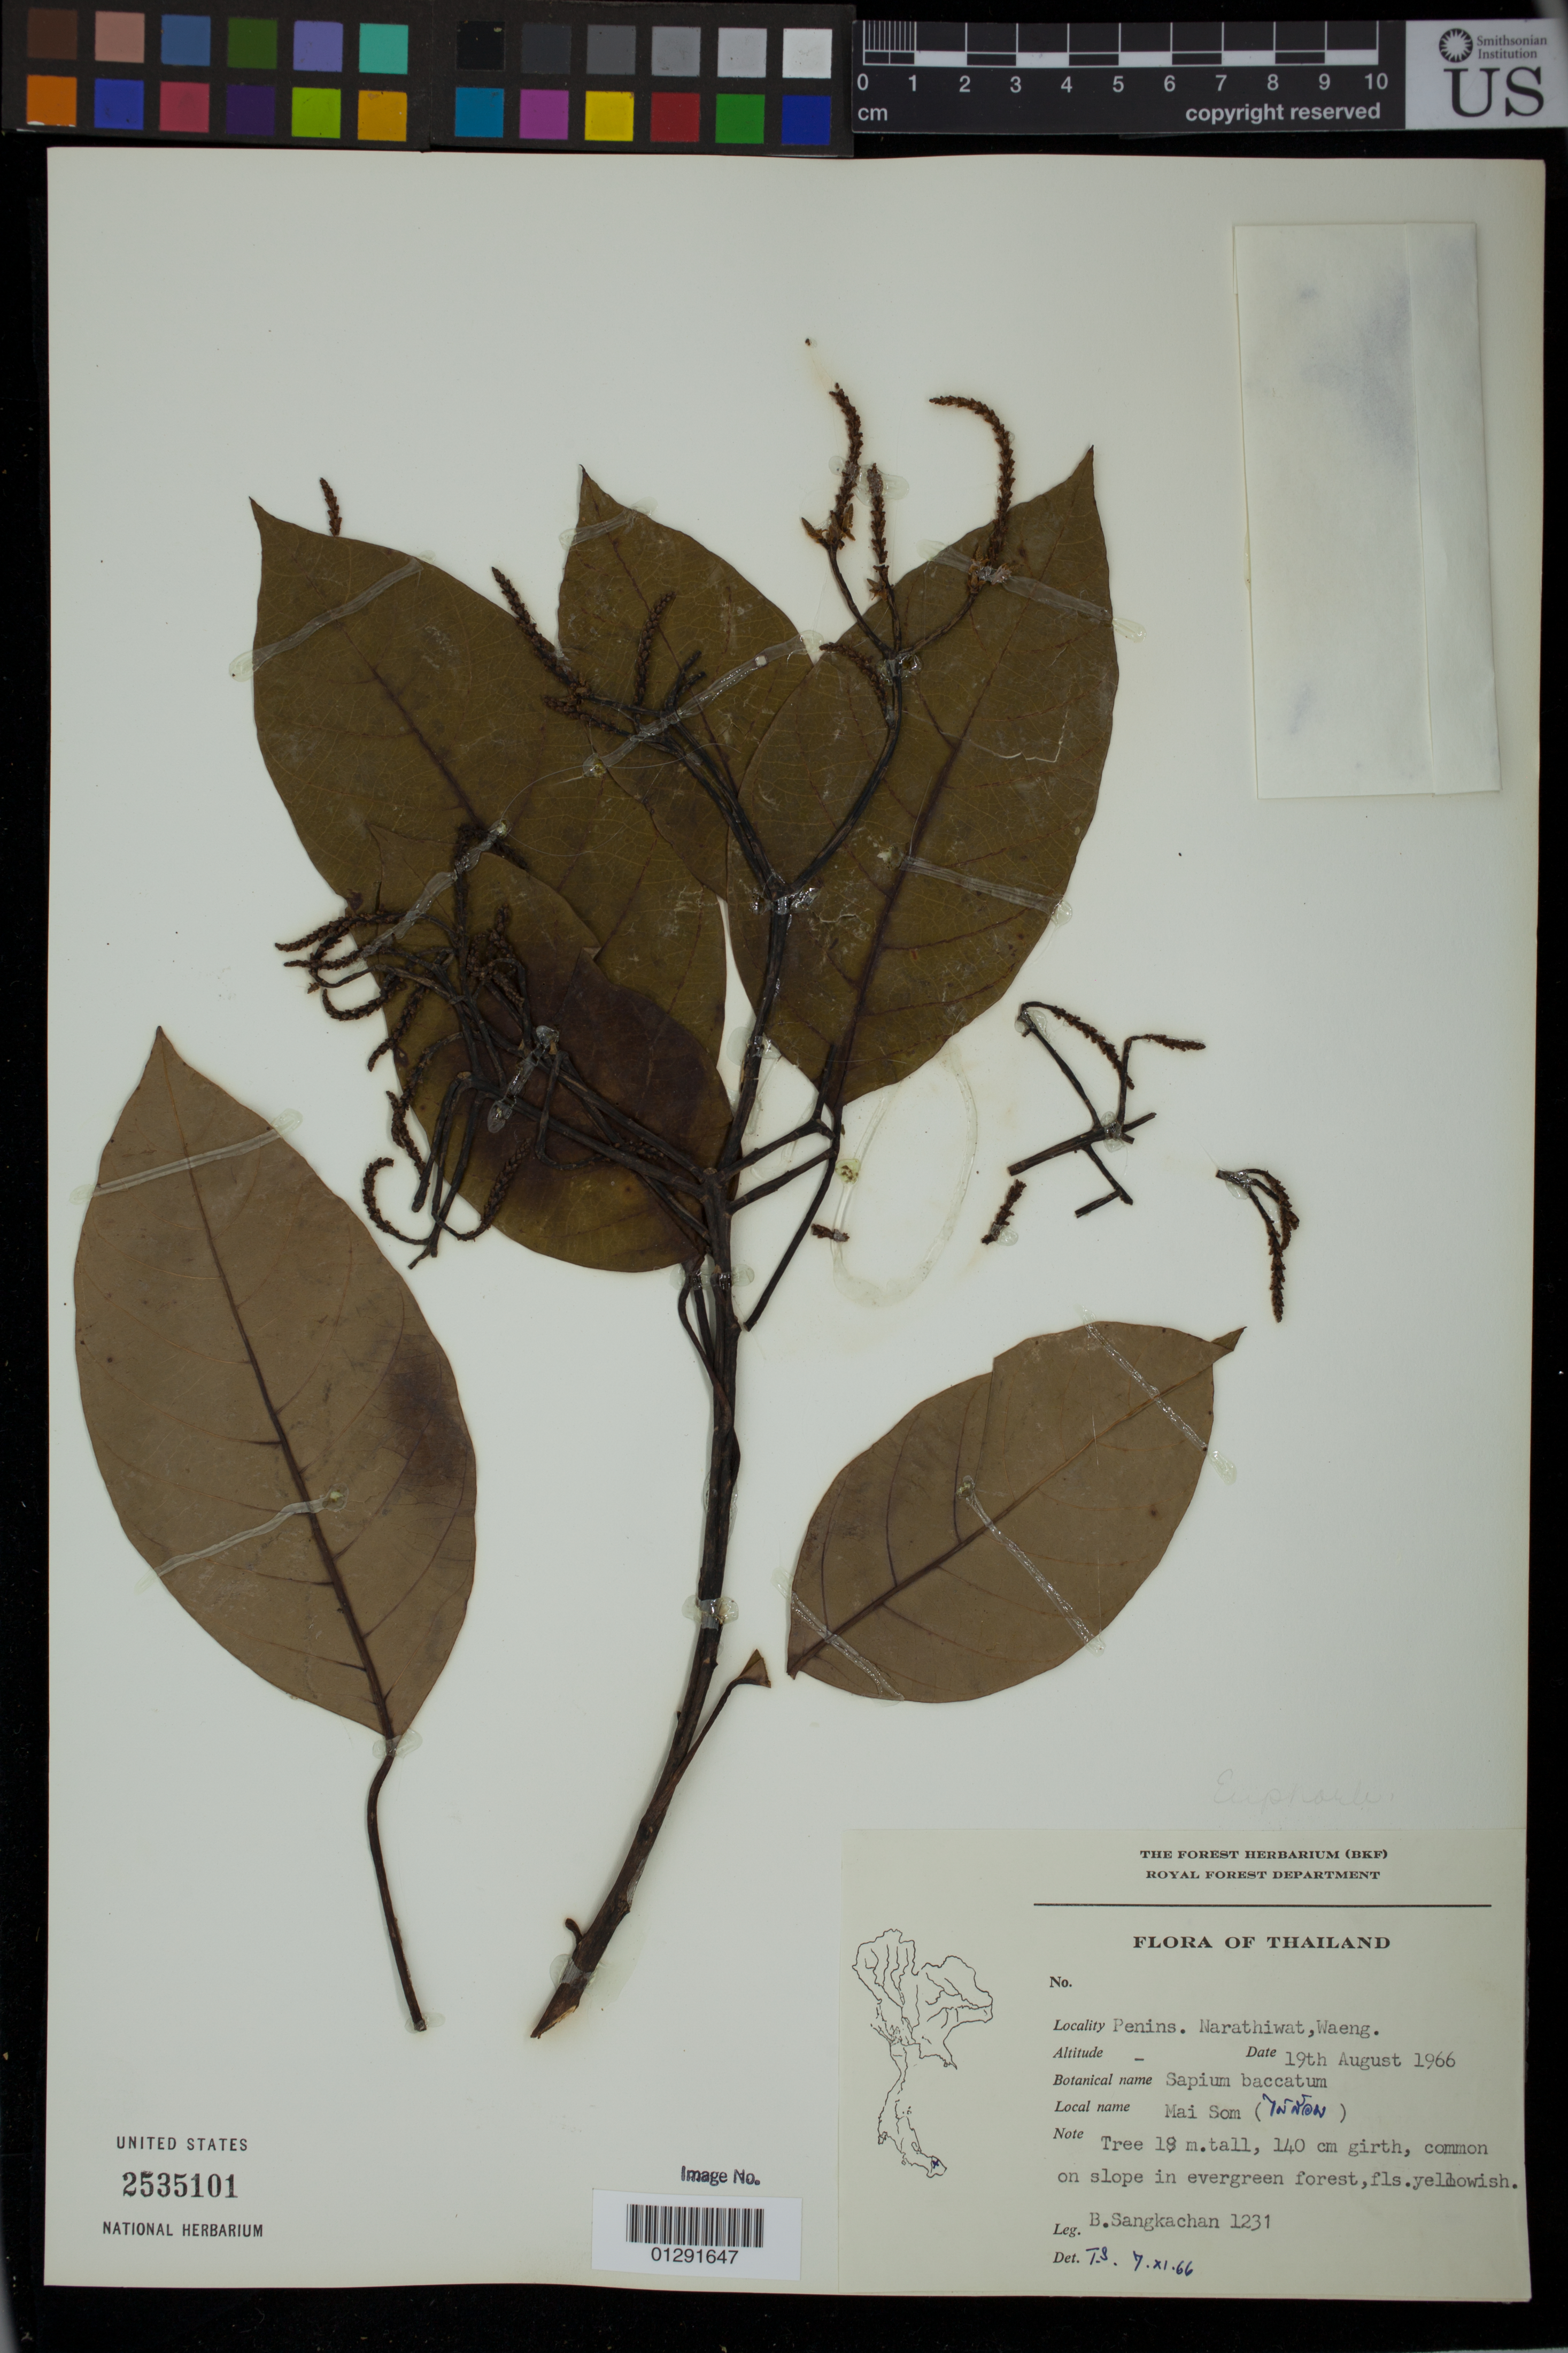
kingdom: Plantae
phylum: Tracheophyta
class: Magnoliopsida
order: Malpighiales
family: Euphorbiaceae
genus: Sapium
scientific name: Sapium baccatum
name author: Roxb.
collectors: B. Sangkachan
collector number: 1231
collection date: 1966-08-19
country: Thailand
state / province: Roi Et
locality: Narathiwat, Waeng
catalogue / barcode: US 2535101